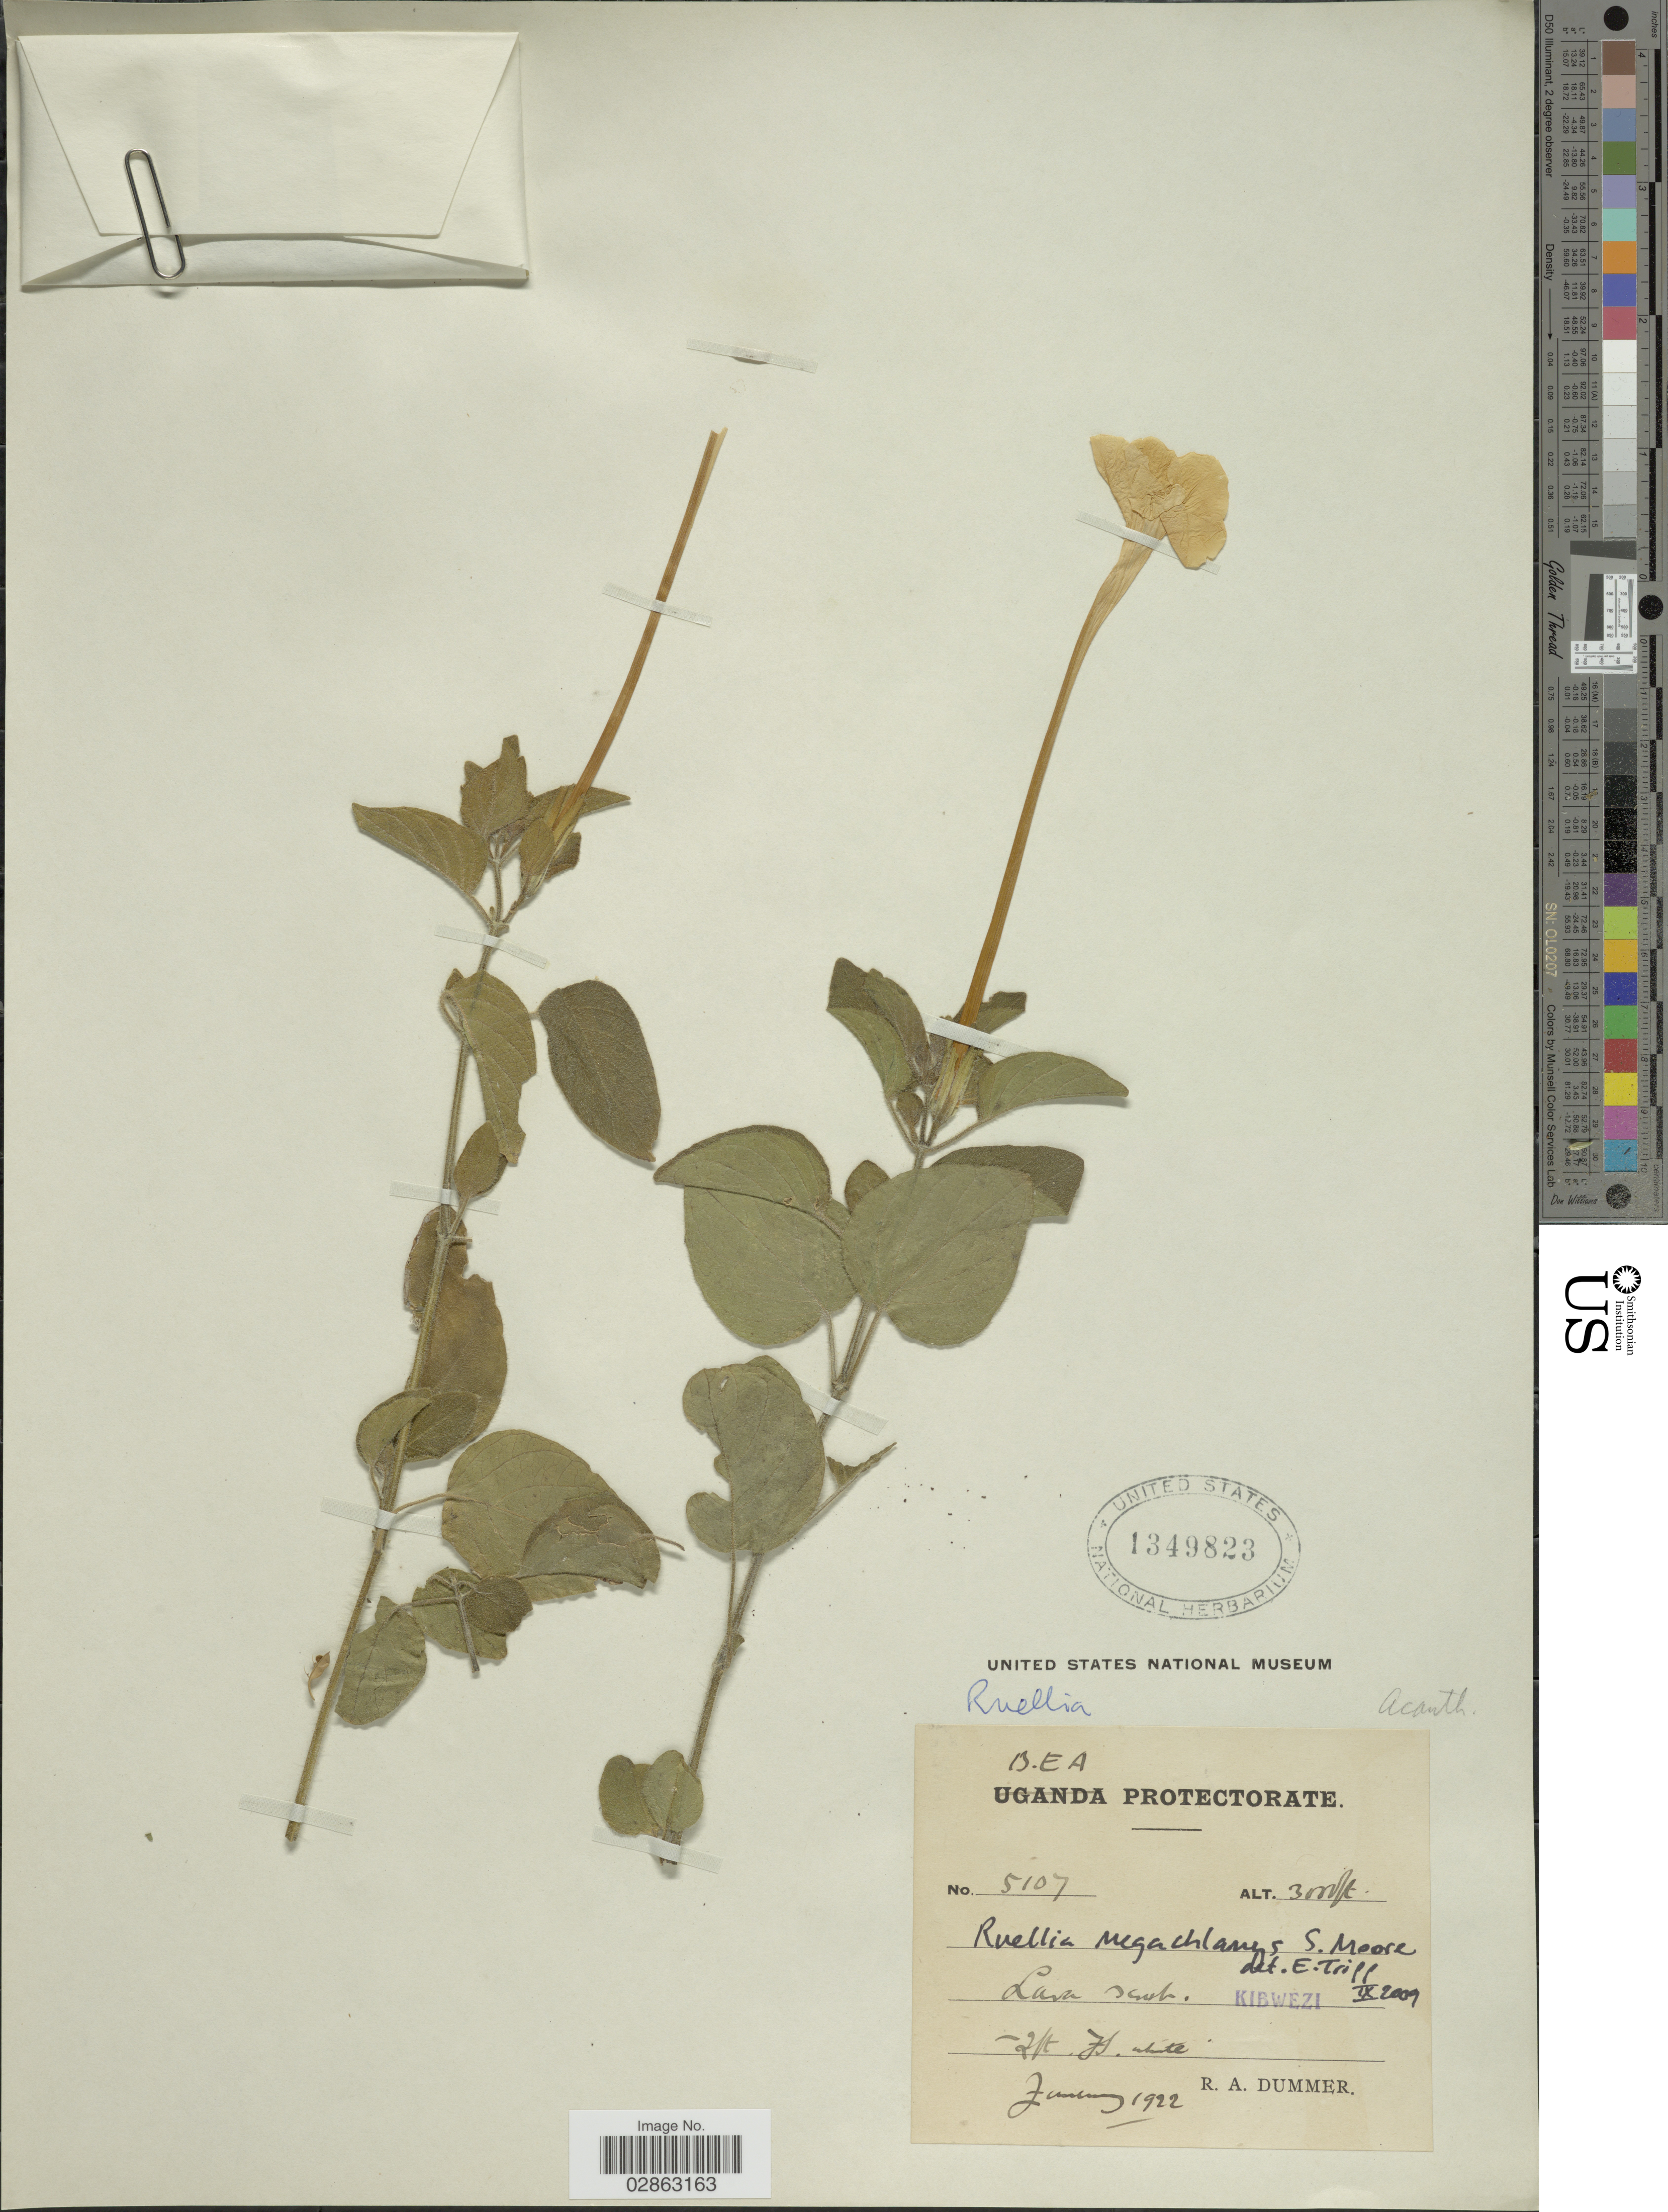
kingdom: Plantae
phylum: Tracheophyta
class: Magnoliopsida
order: Lamiales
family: Acanthaceae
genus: Ruellia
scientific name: Ruellia megachlamys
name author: S. Moore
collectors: R. Dümmer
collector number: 5107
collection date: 1922-01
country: Kenya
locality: B.E.A. Protectorate. Kibwezi.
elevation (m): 914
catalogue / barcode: US 1349823